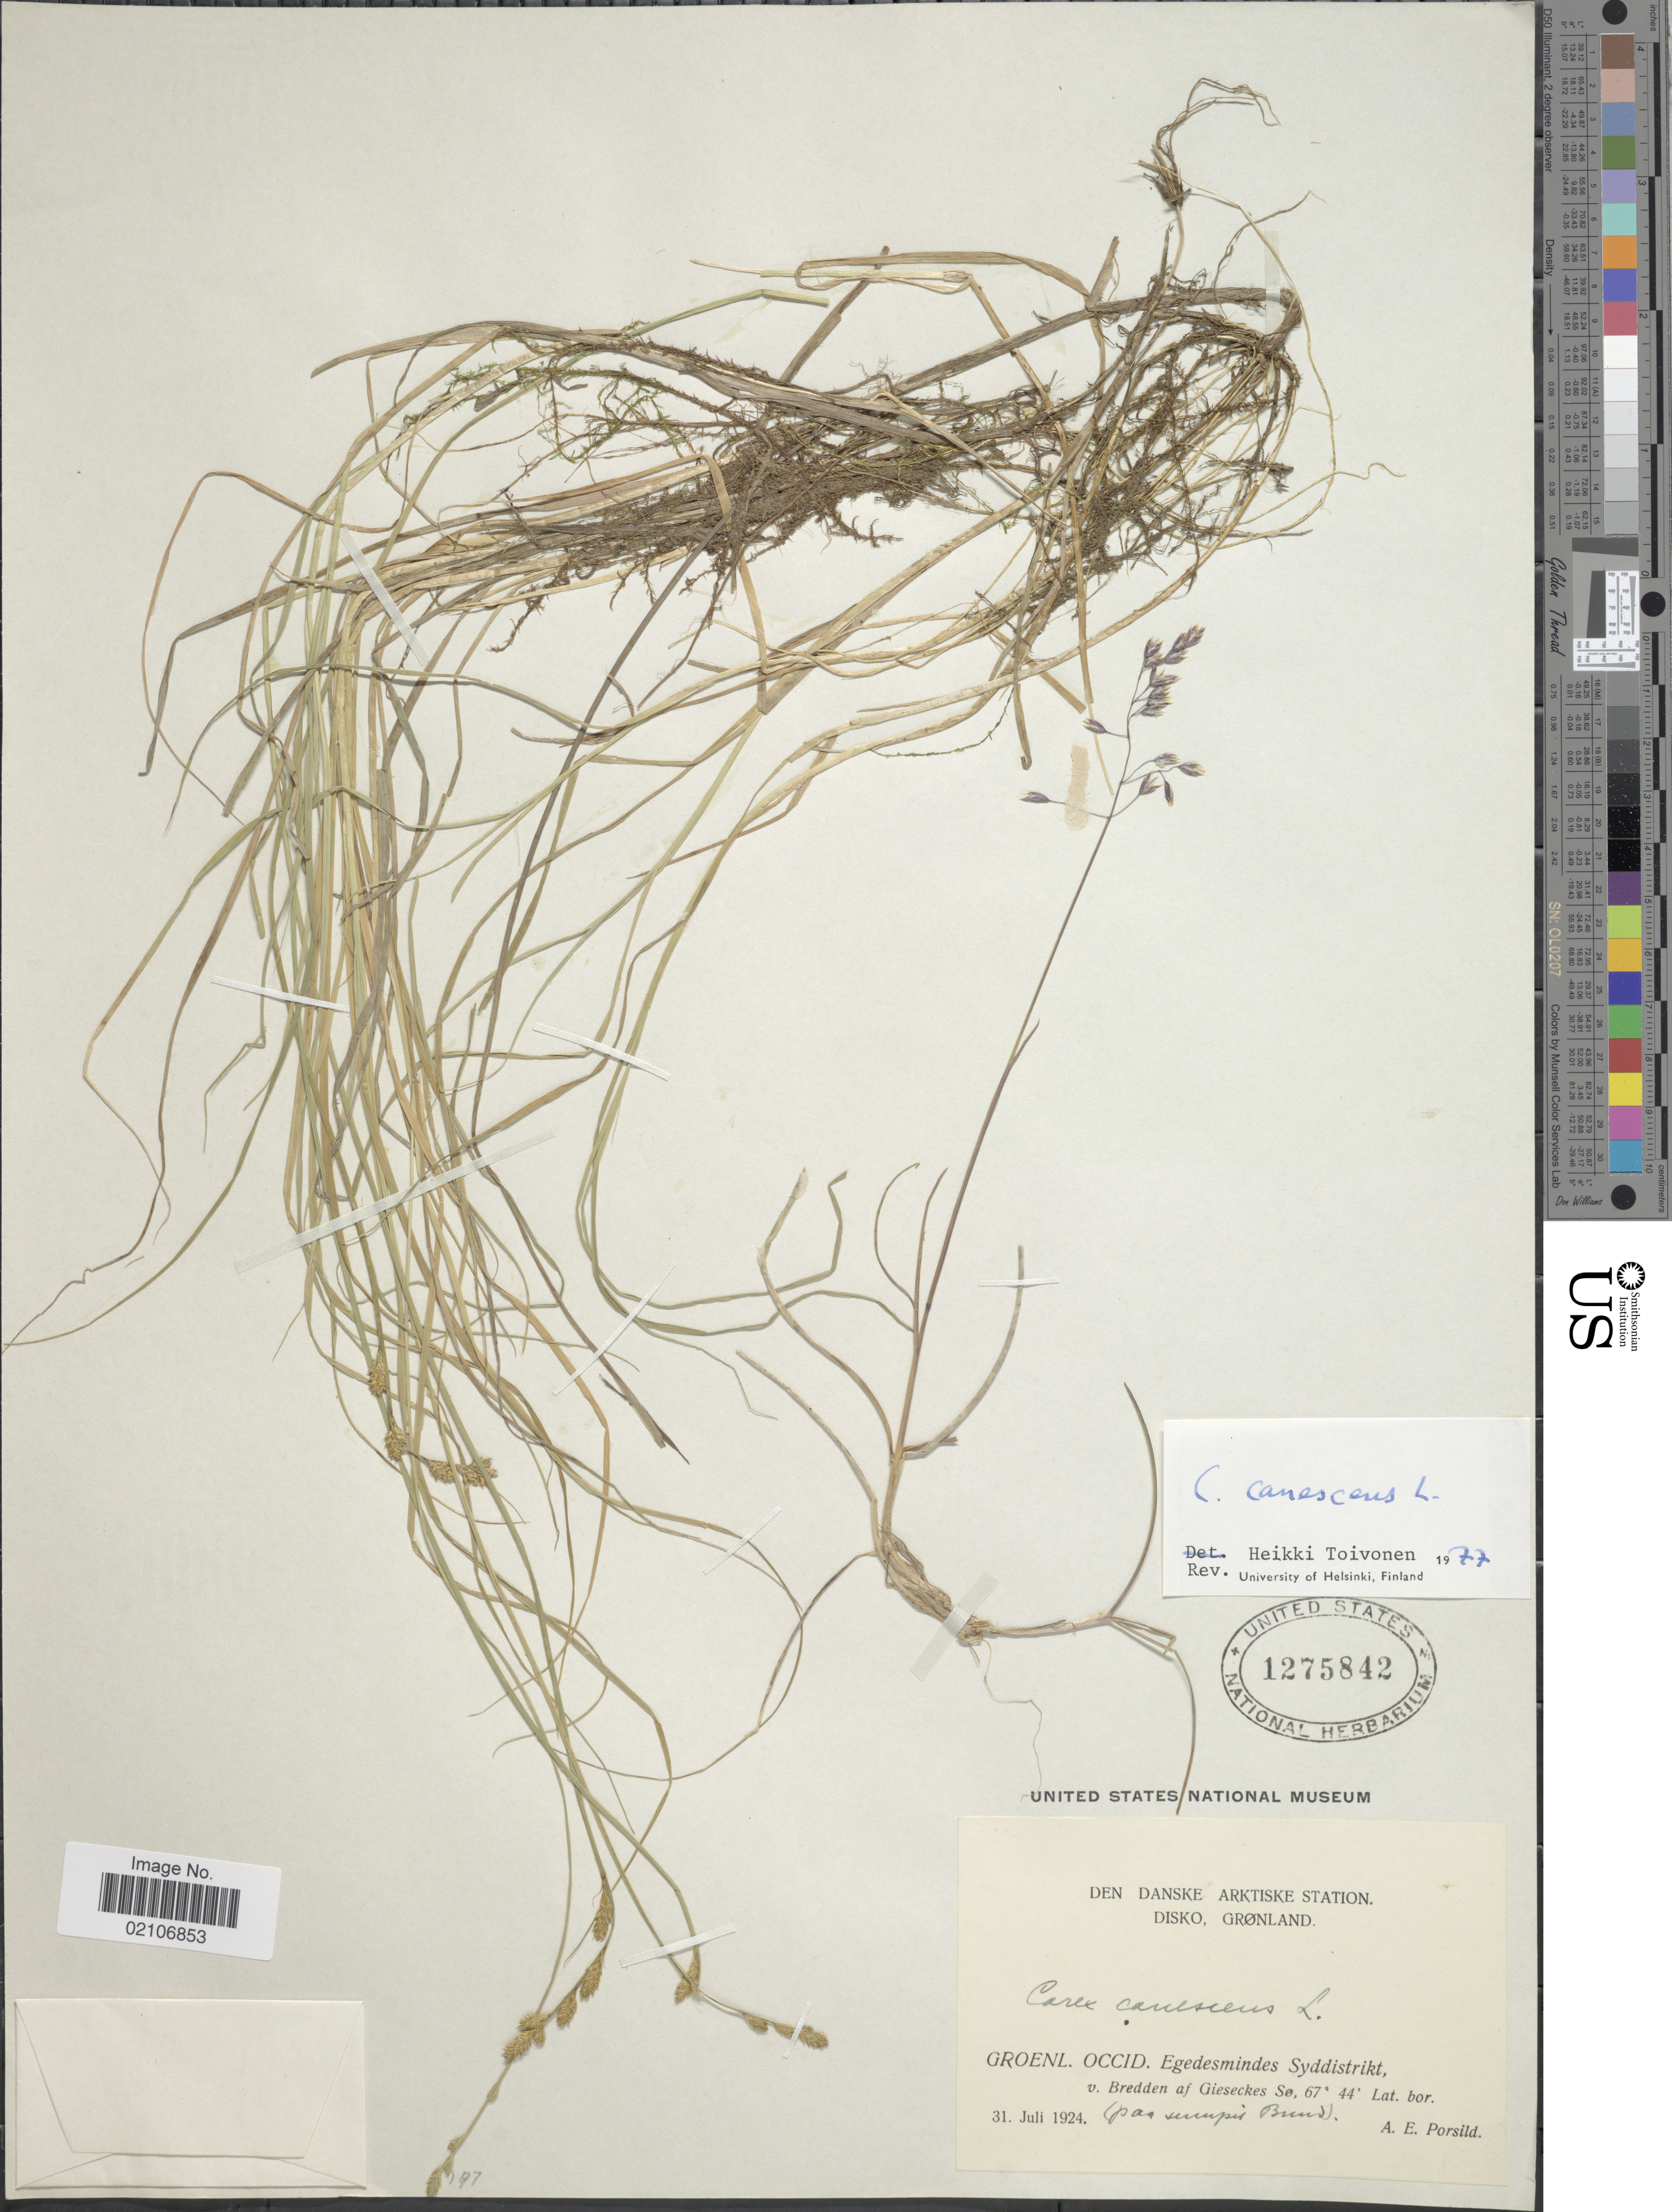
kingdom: Plantae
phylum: Tracheophyta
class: Liliopsida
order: Poales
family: Cyperaceae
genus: Carex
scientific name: Carex canescens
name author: L.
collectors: A. E. Porsild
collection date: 1924-07-31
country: Greenland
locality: Disko, Gronland. Groenl. occid. Egedesmindes Syddistrikt v. Bredden ad Gieseckes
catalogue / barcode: US 1275842